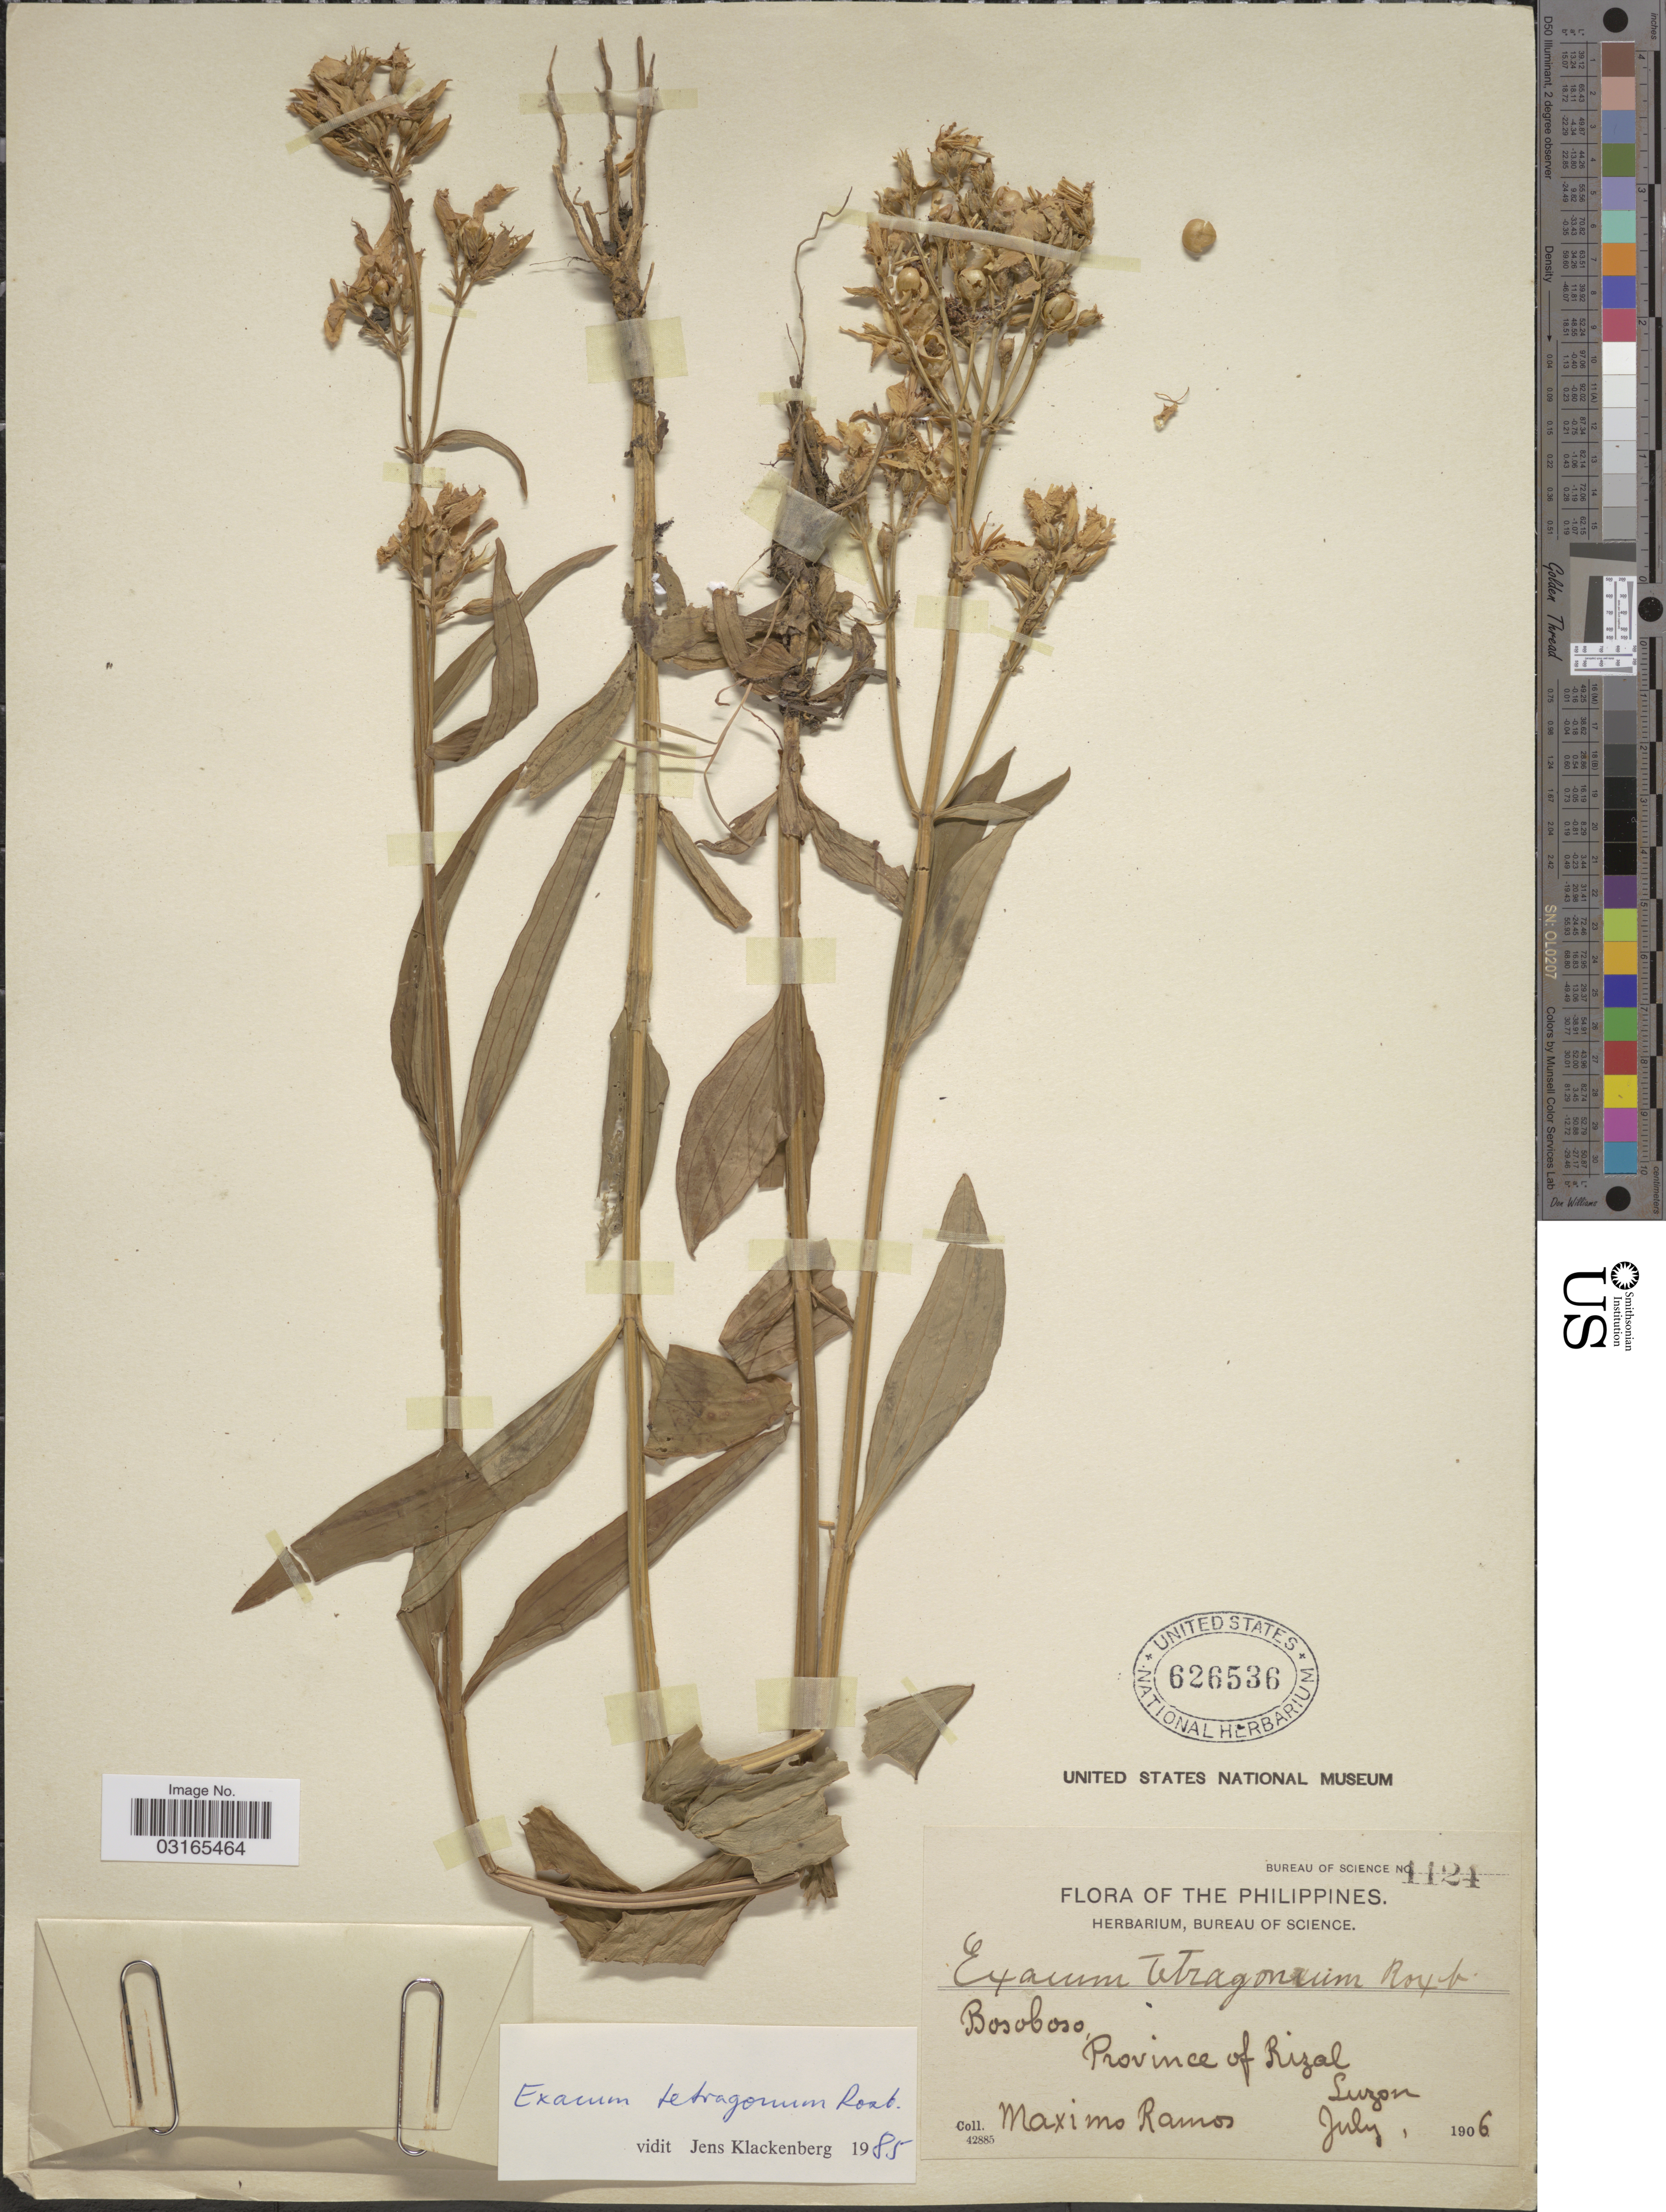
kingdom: Plantae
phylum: Tracheophyta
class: Magnoliopsida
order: Gentianales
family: Gentianaceae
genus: Exacum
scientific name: Exacum tetragonum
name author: Roxb.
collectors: M. Ramos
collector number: Bureau of Science1124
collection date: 1906-07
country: Philippines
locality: Bosoboso, Province of Rizal, Luzon.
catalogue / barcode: US 626536